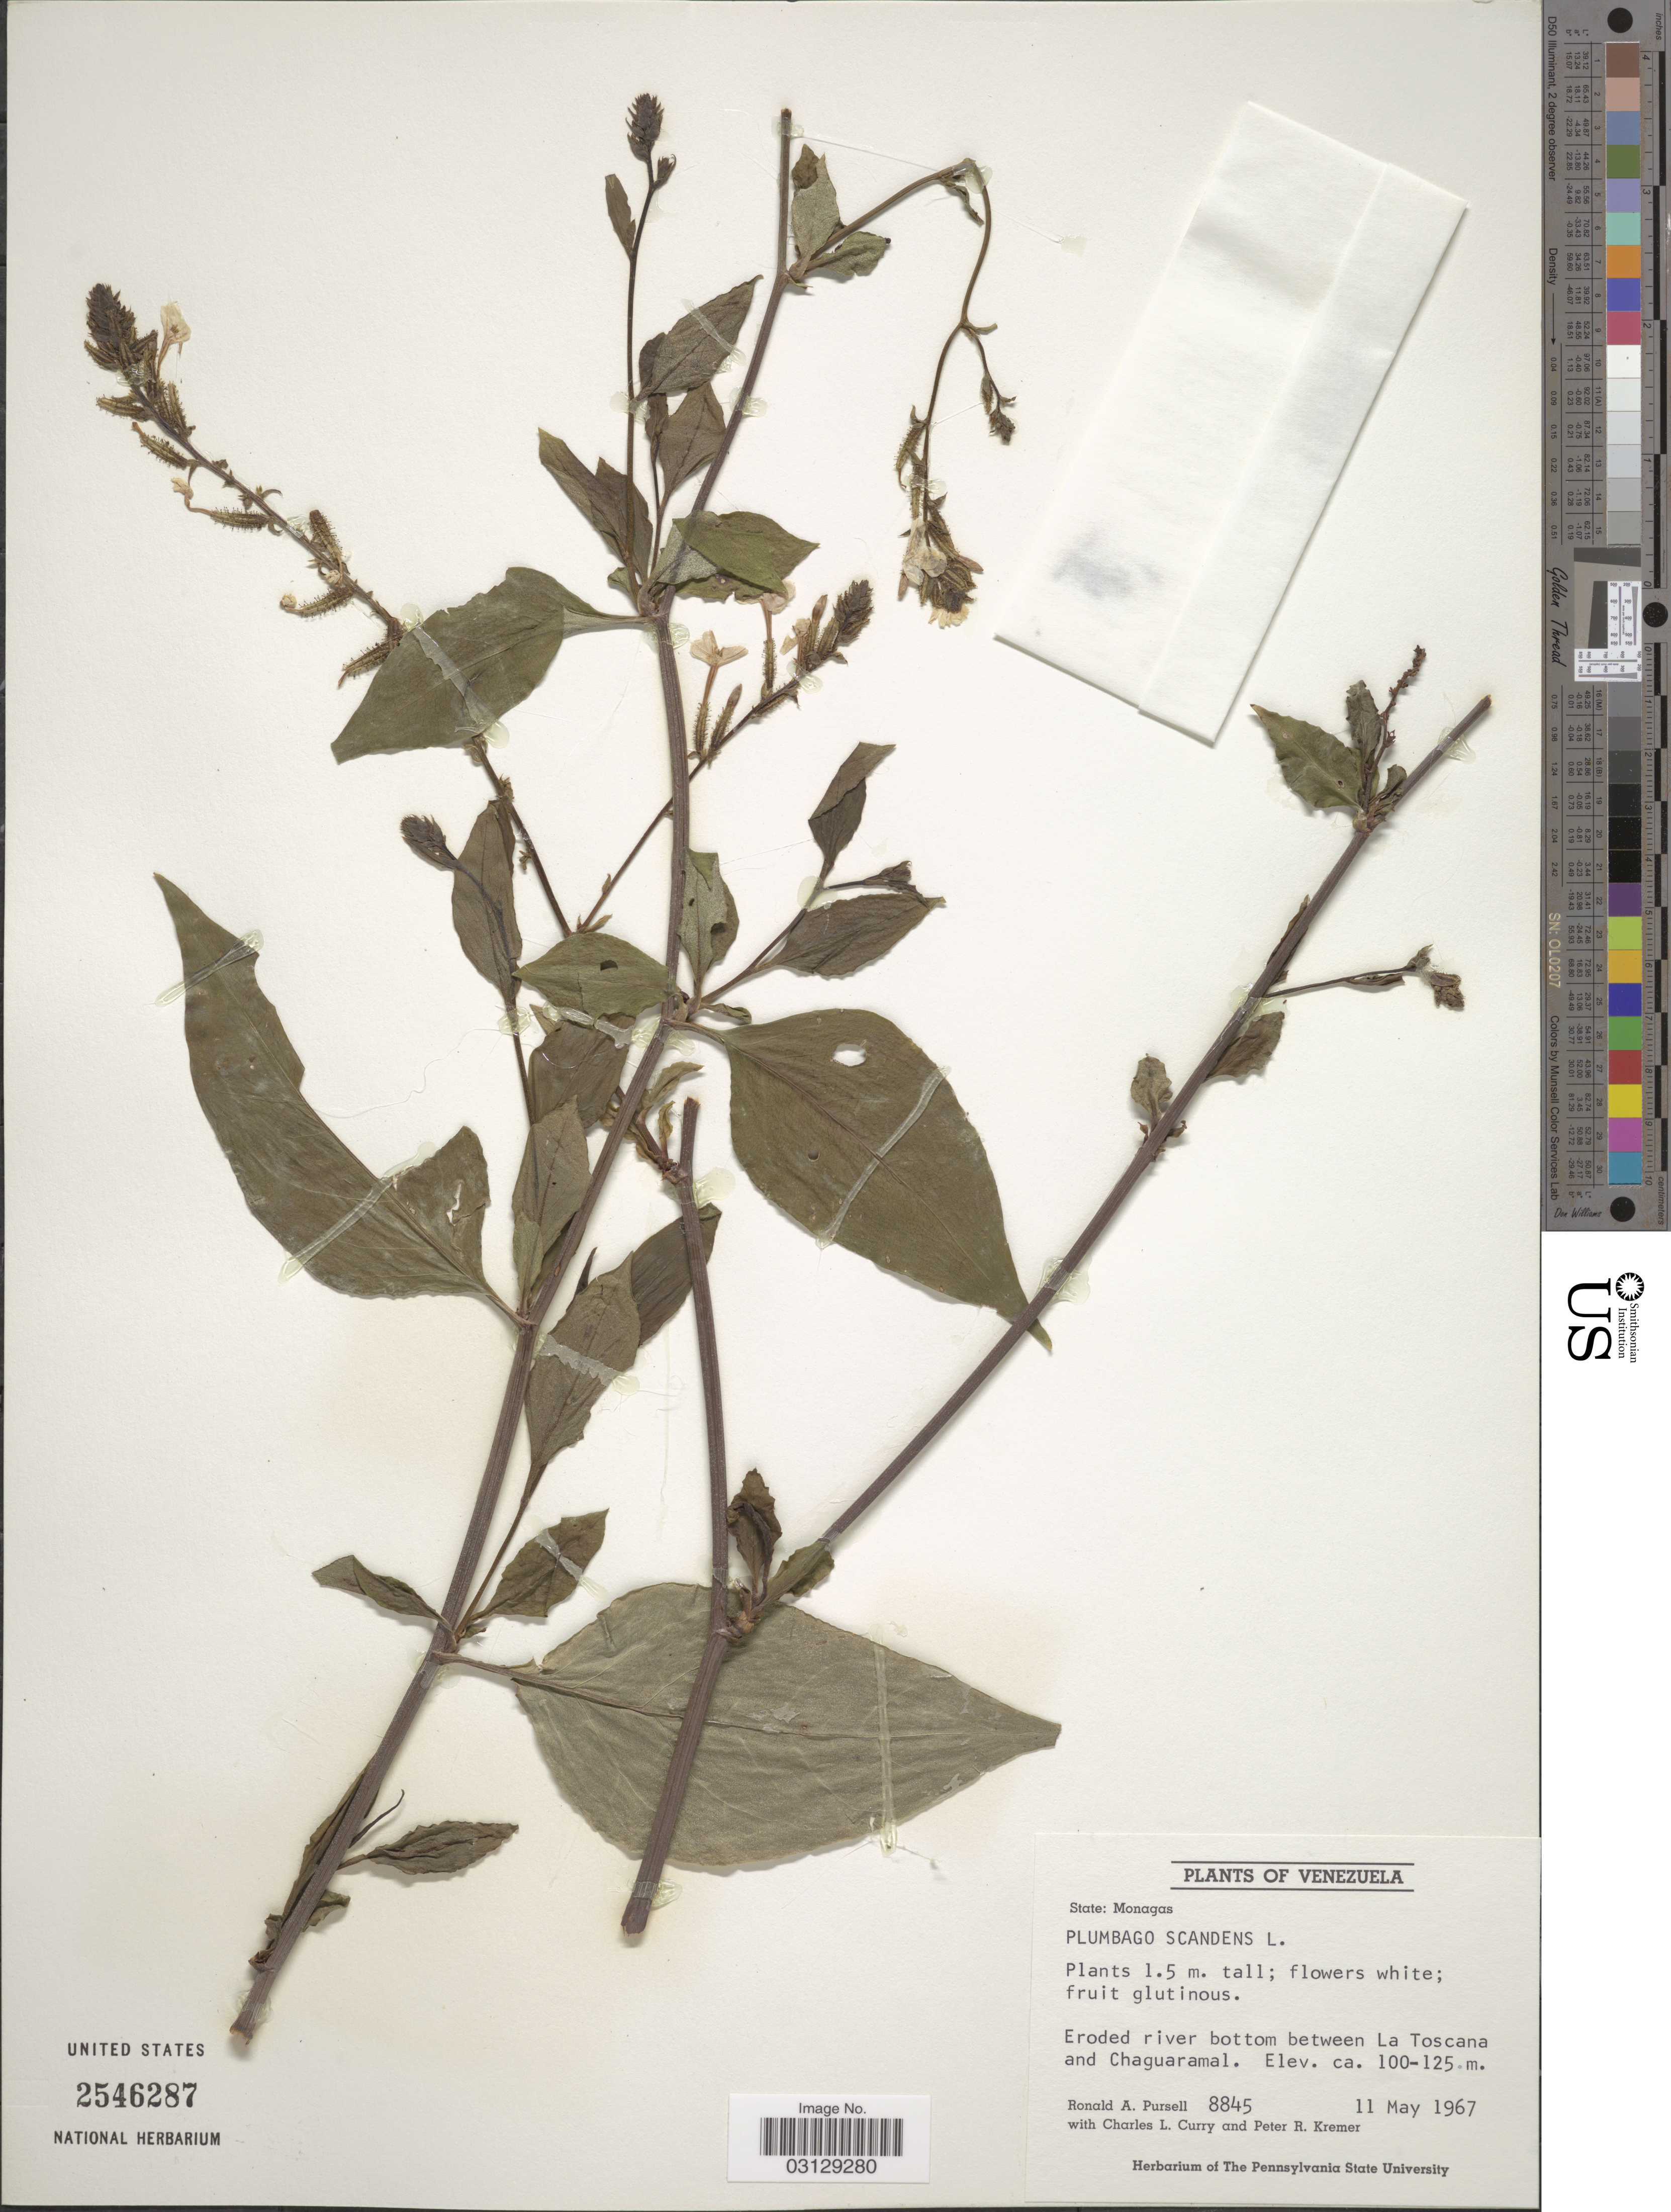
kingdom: Plantae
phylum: Tracheophyta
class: Magnoliopsida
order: Caryophyllales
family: Plumbaginaceae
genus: Plumbago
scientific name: Plumbago scandens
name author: L.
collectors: R. A. Pursell, C. L. Curry & P. Kremer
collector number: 8845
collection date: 1967-05-11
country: Venezuela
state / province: Monagas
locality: Eroded river bottom between La Toscana and Chaguaramal.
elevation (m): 100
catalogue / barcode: US 2546287